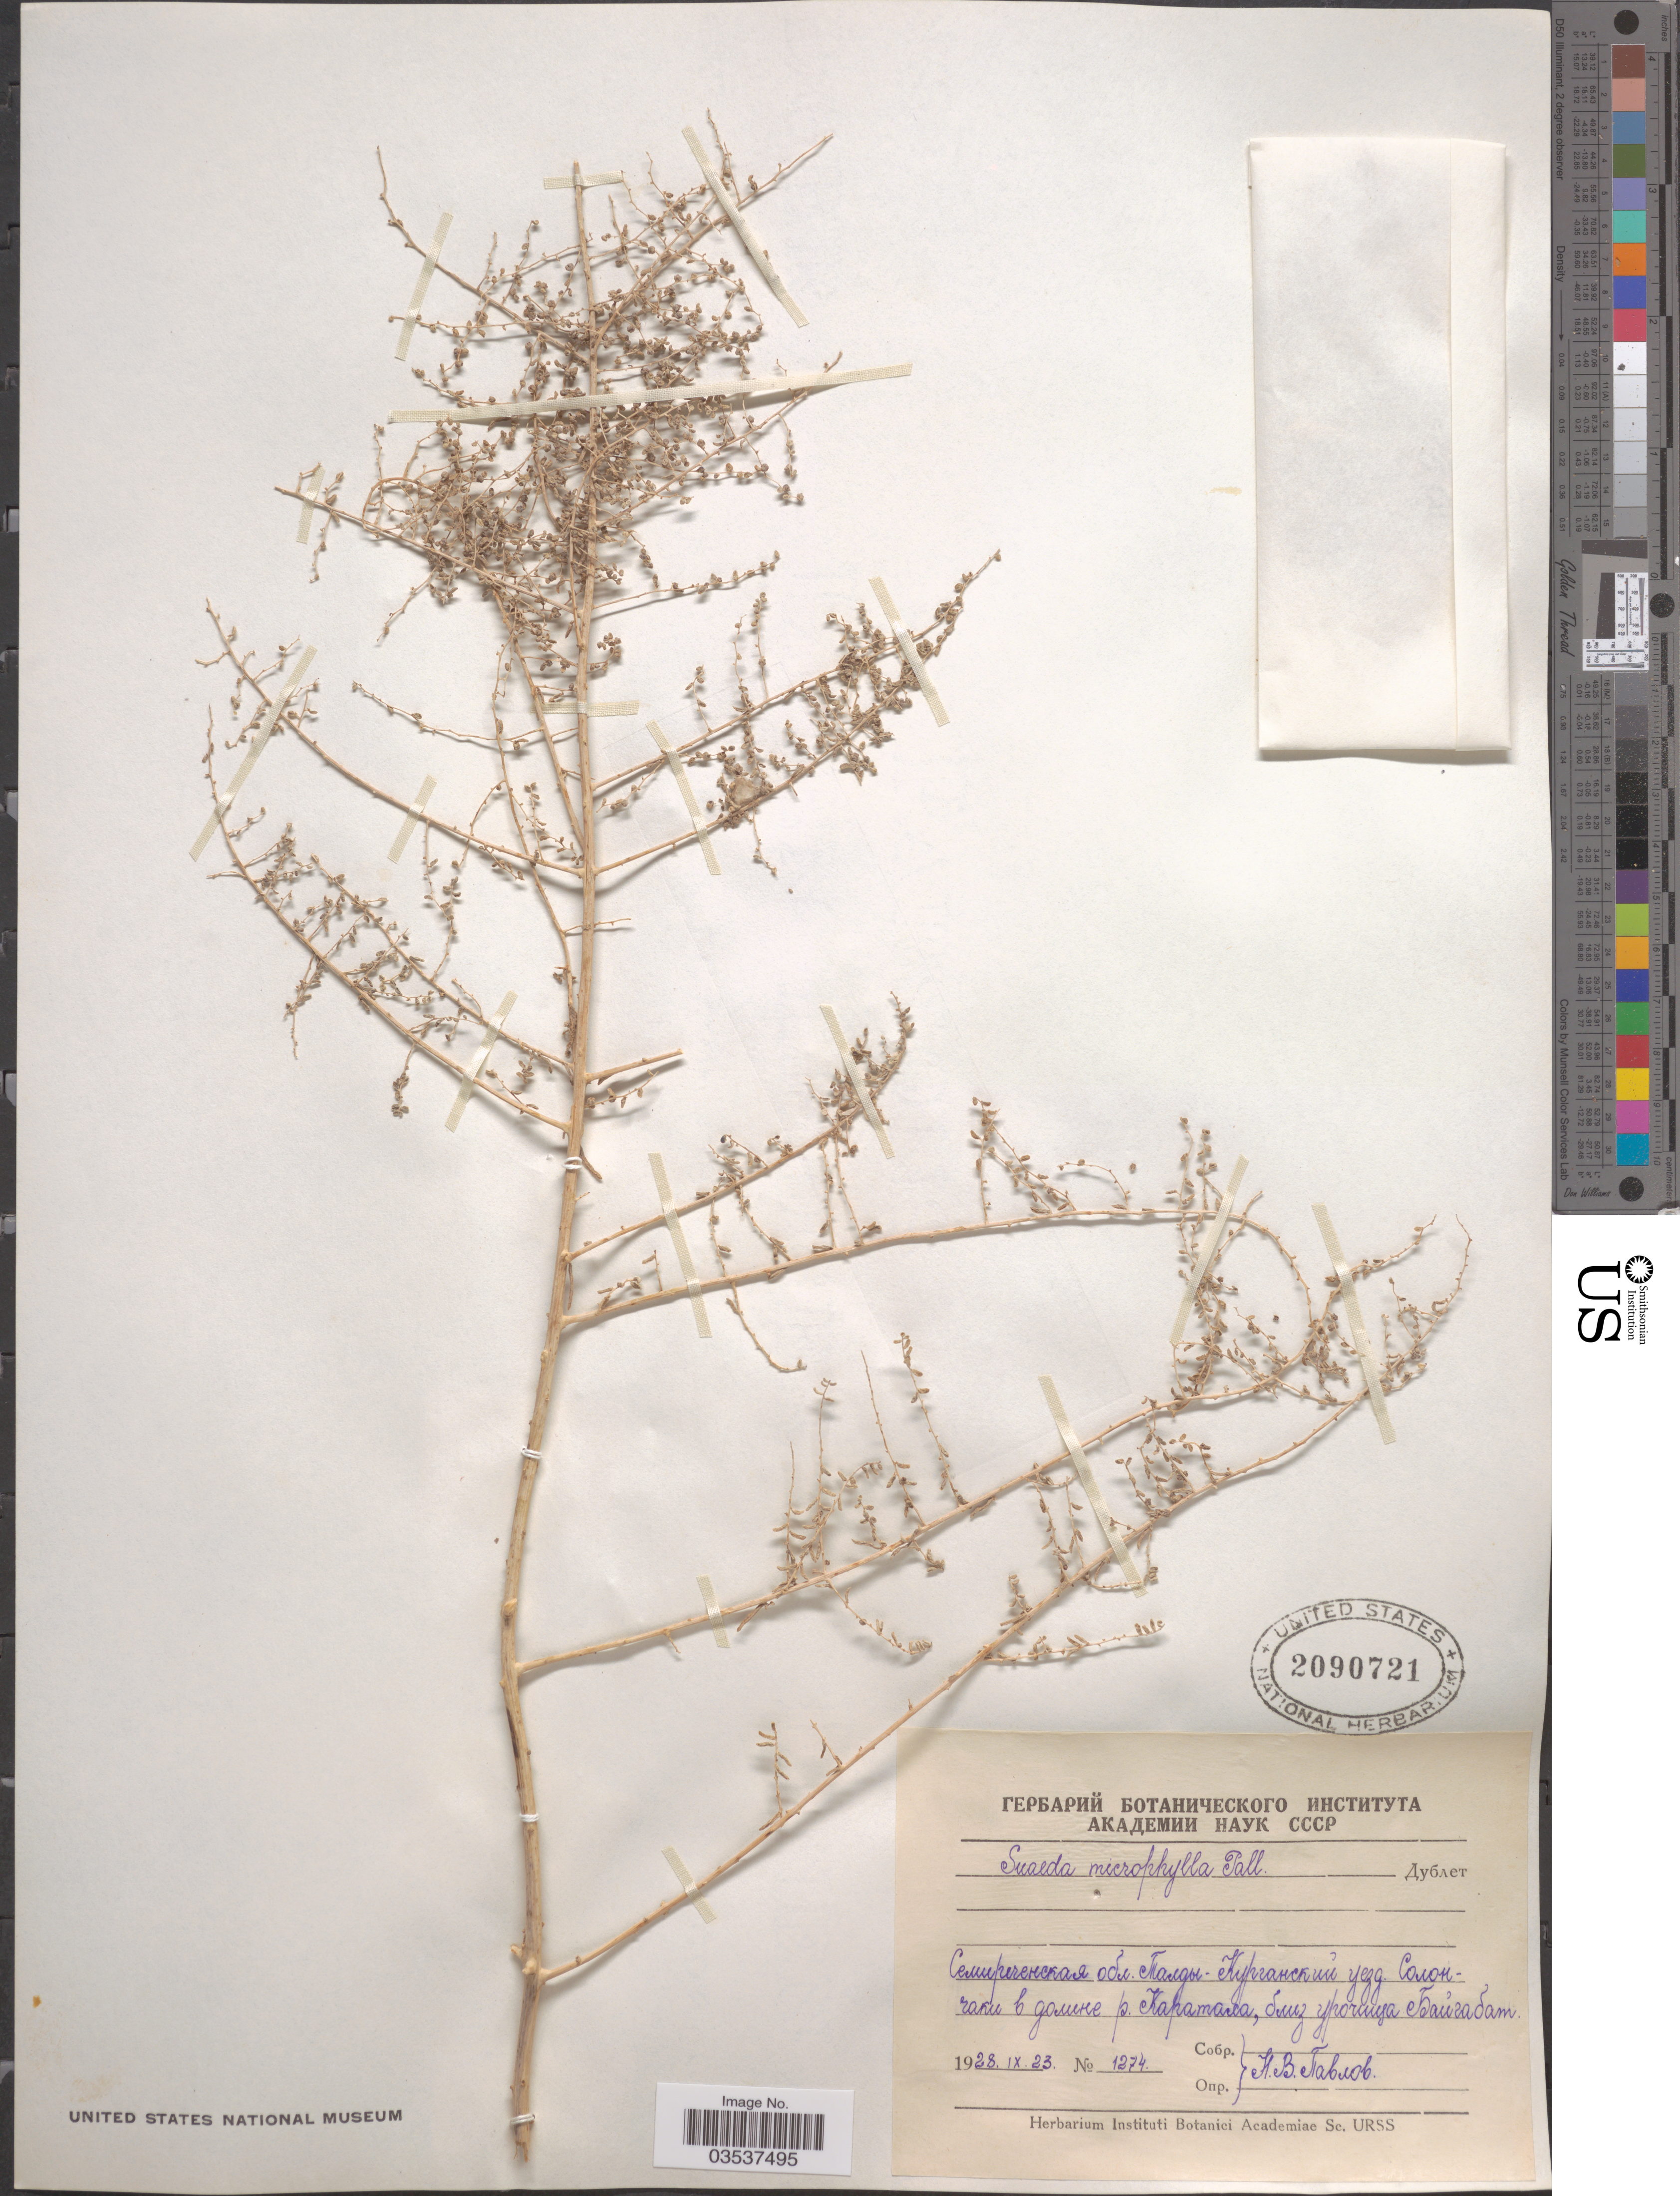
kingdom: Plantae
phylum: Tracheophyta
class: Magnoliopsida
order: Caryophyllales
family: Amaranthaceae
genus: Suaeda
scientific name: Suaeda microphylla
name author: Pall.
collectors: N. Pavlov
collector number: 1274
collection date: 1928-09-23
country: Kazakhstan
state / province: Almaty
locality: Valley of river Karatal.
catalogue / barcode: US 2090721